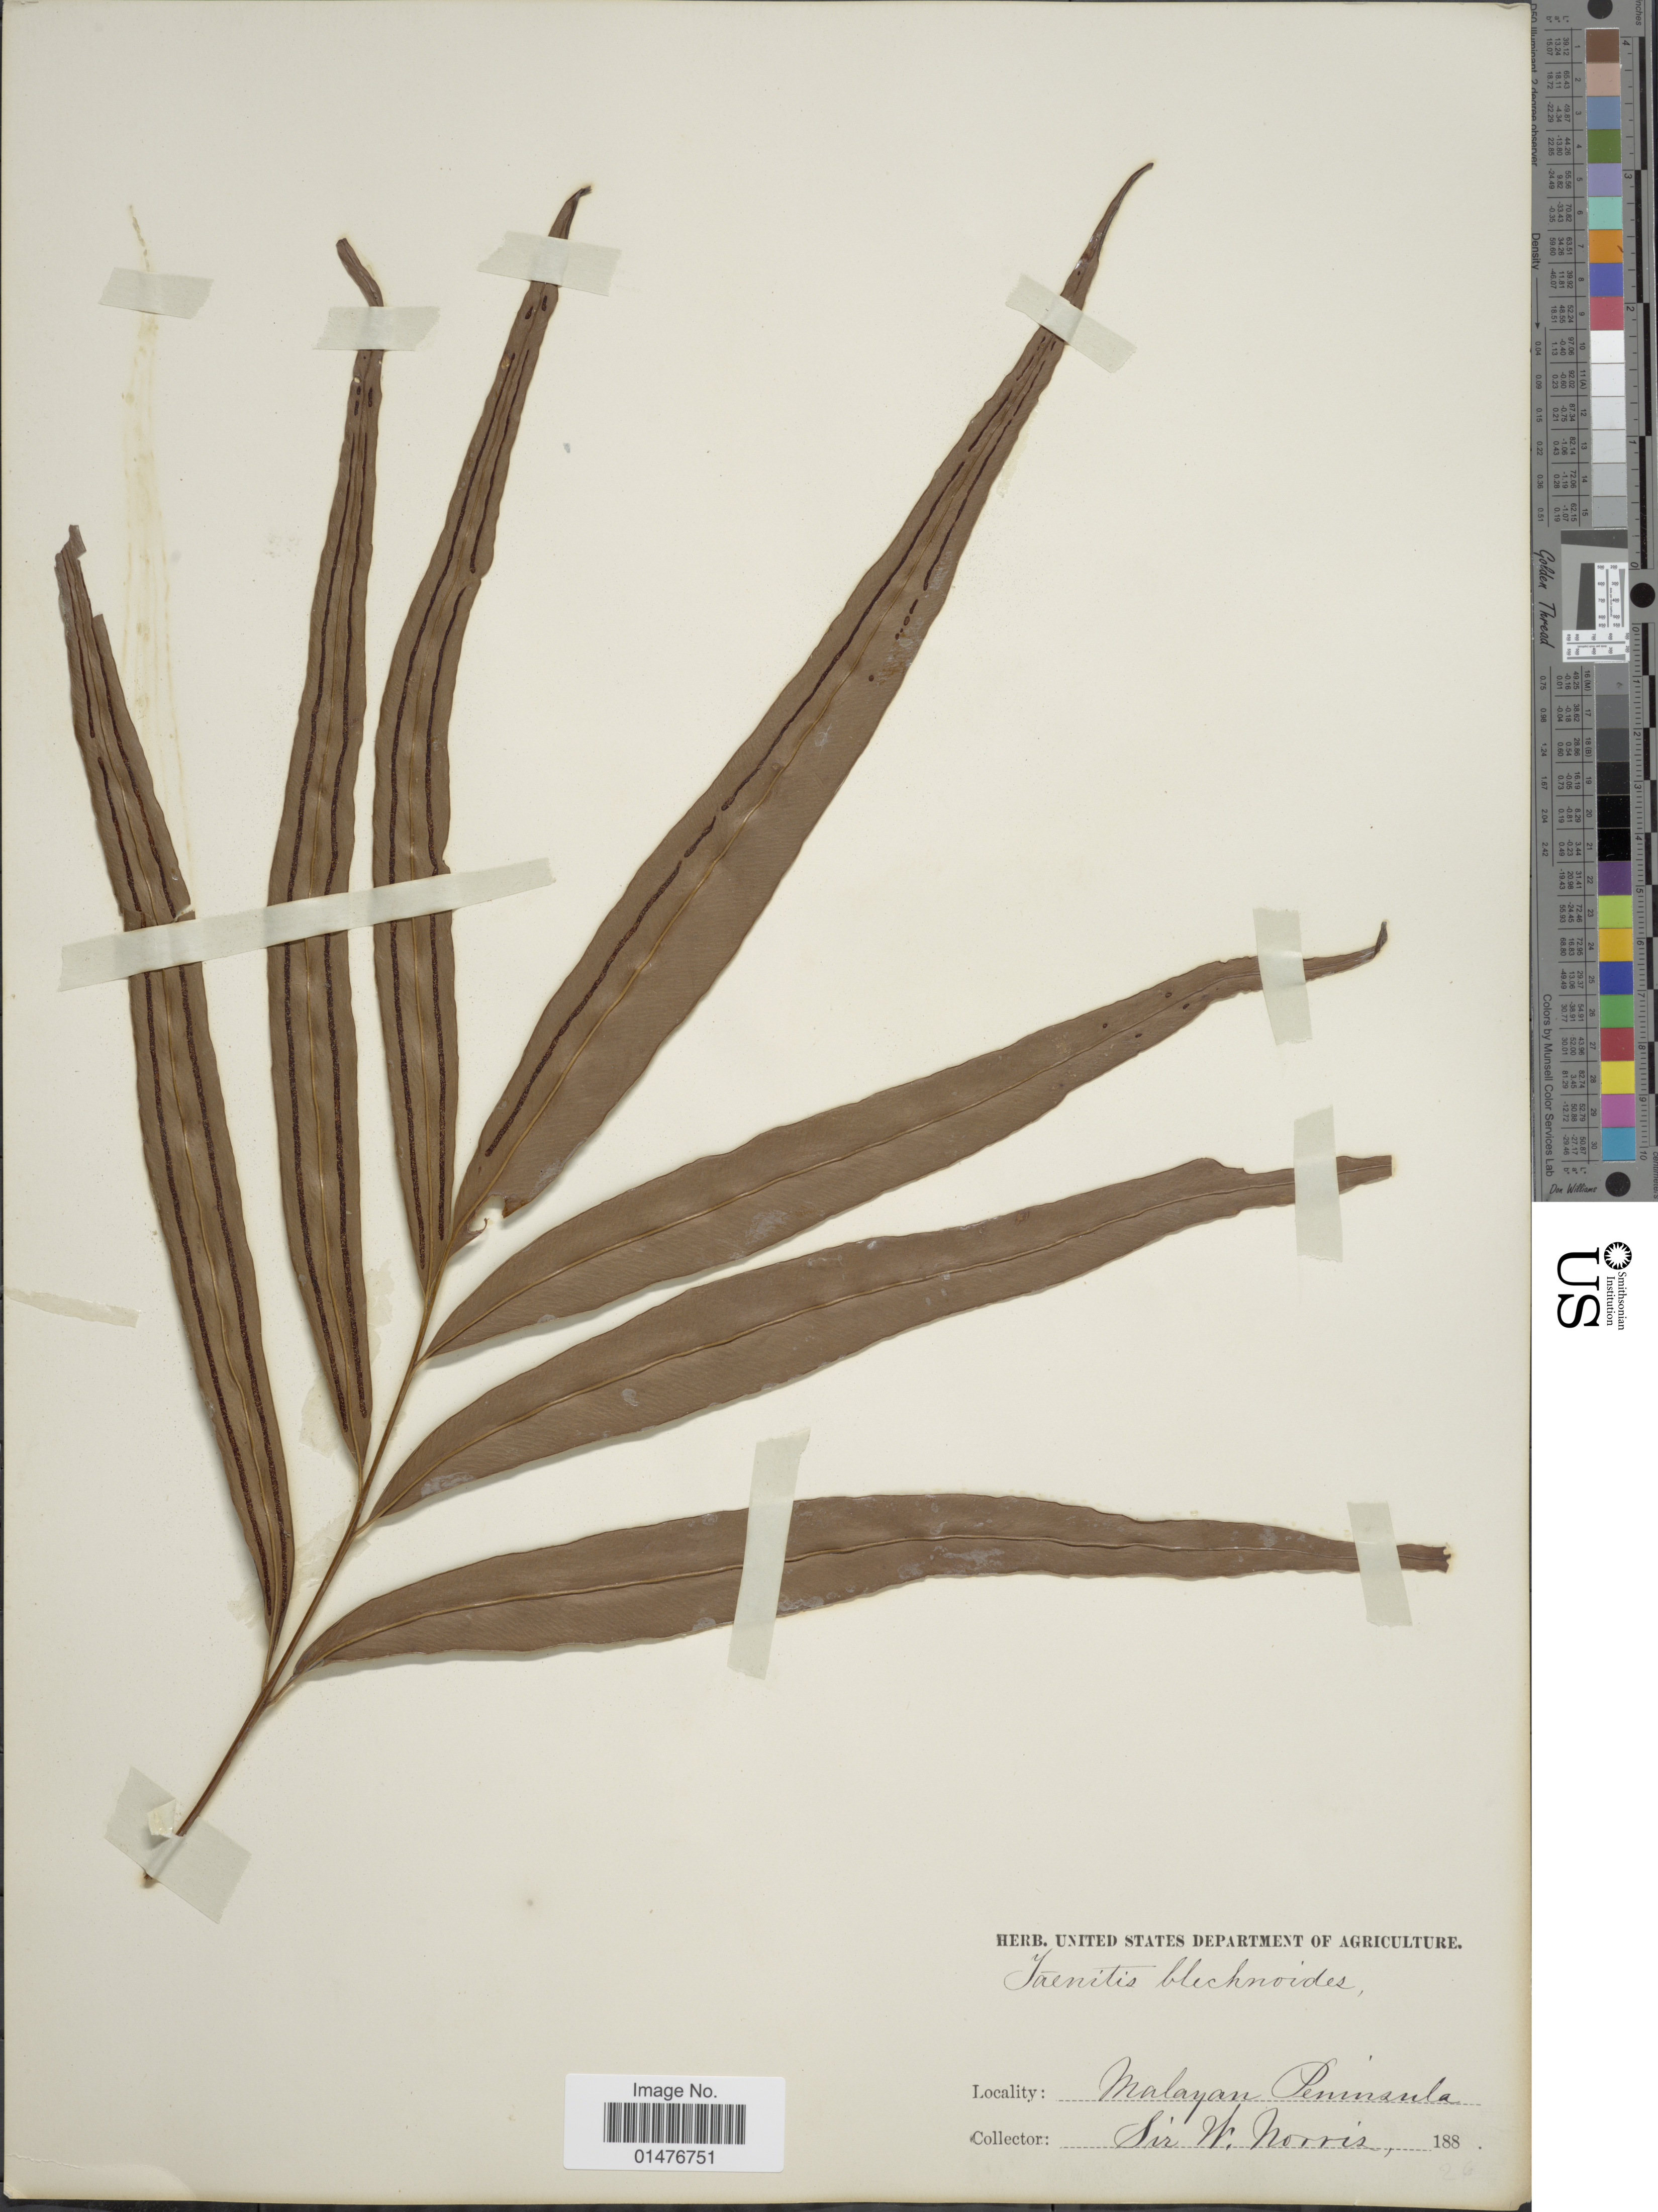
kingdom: Plantae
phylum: Tracheophyta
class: Polypodiopsida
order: Polypodiales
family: Pteridaceae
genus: Taenitis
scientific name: Taenitis blechnoides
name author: (Willd.) Sw.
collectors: W. Norris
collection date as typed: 188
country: Malaysia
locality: Malayan Peninsula